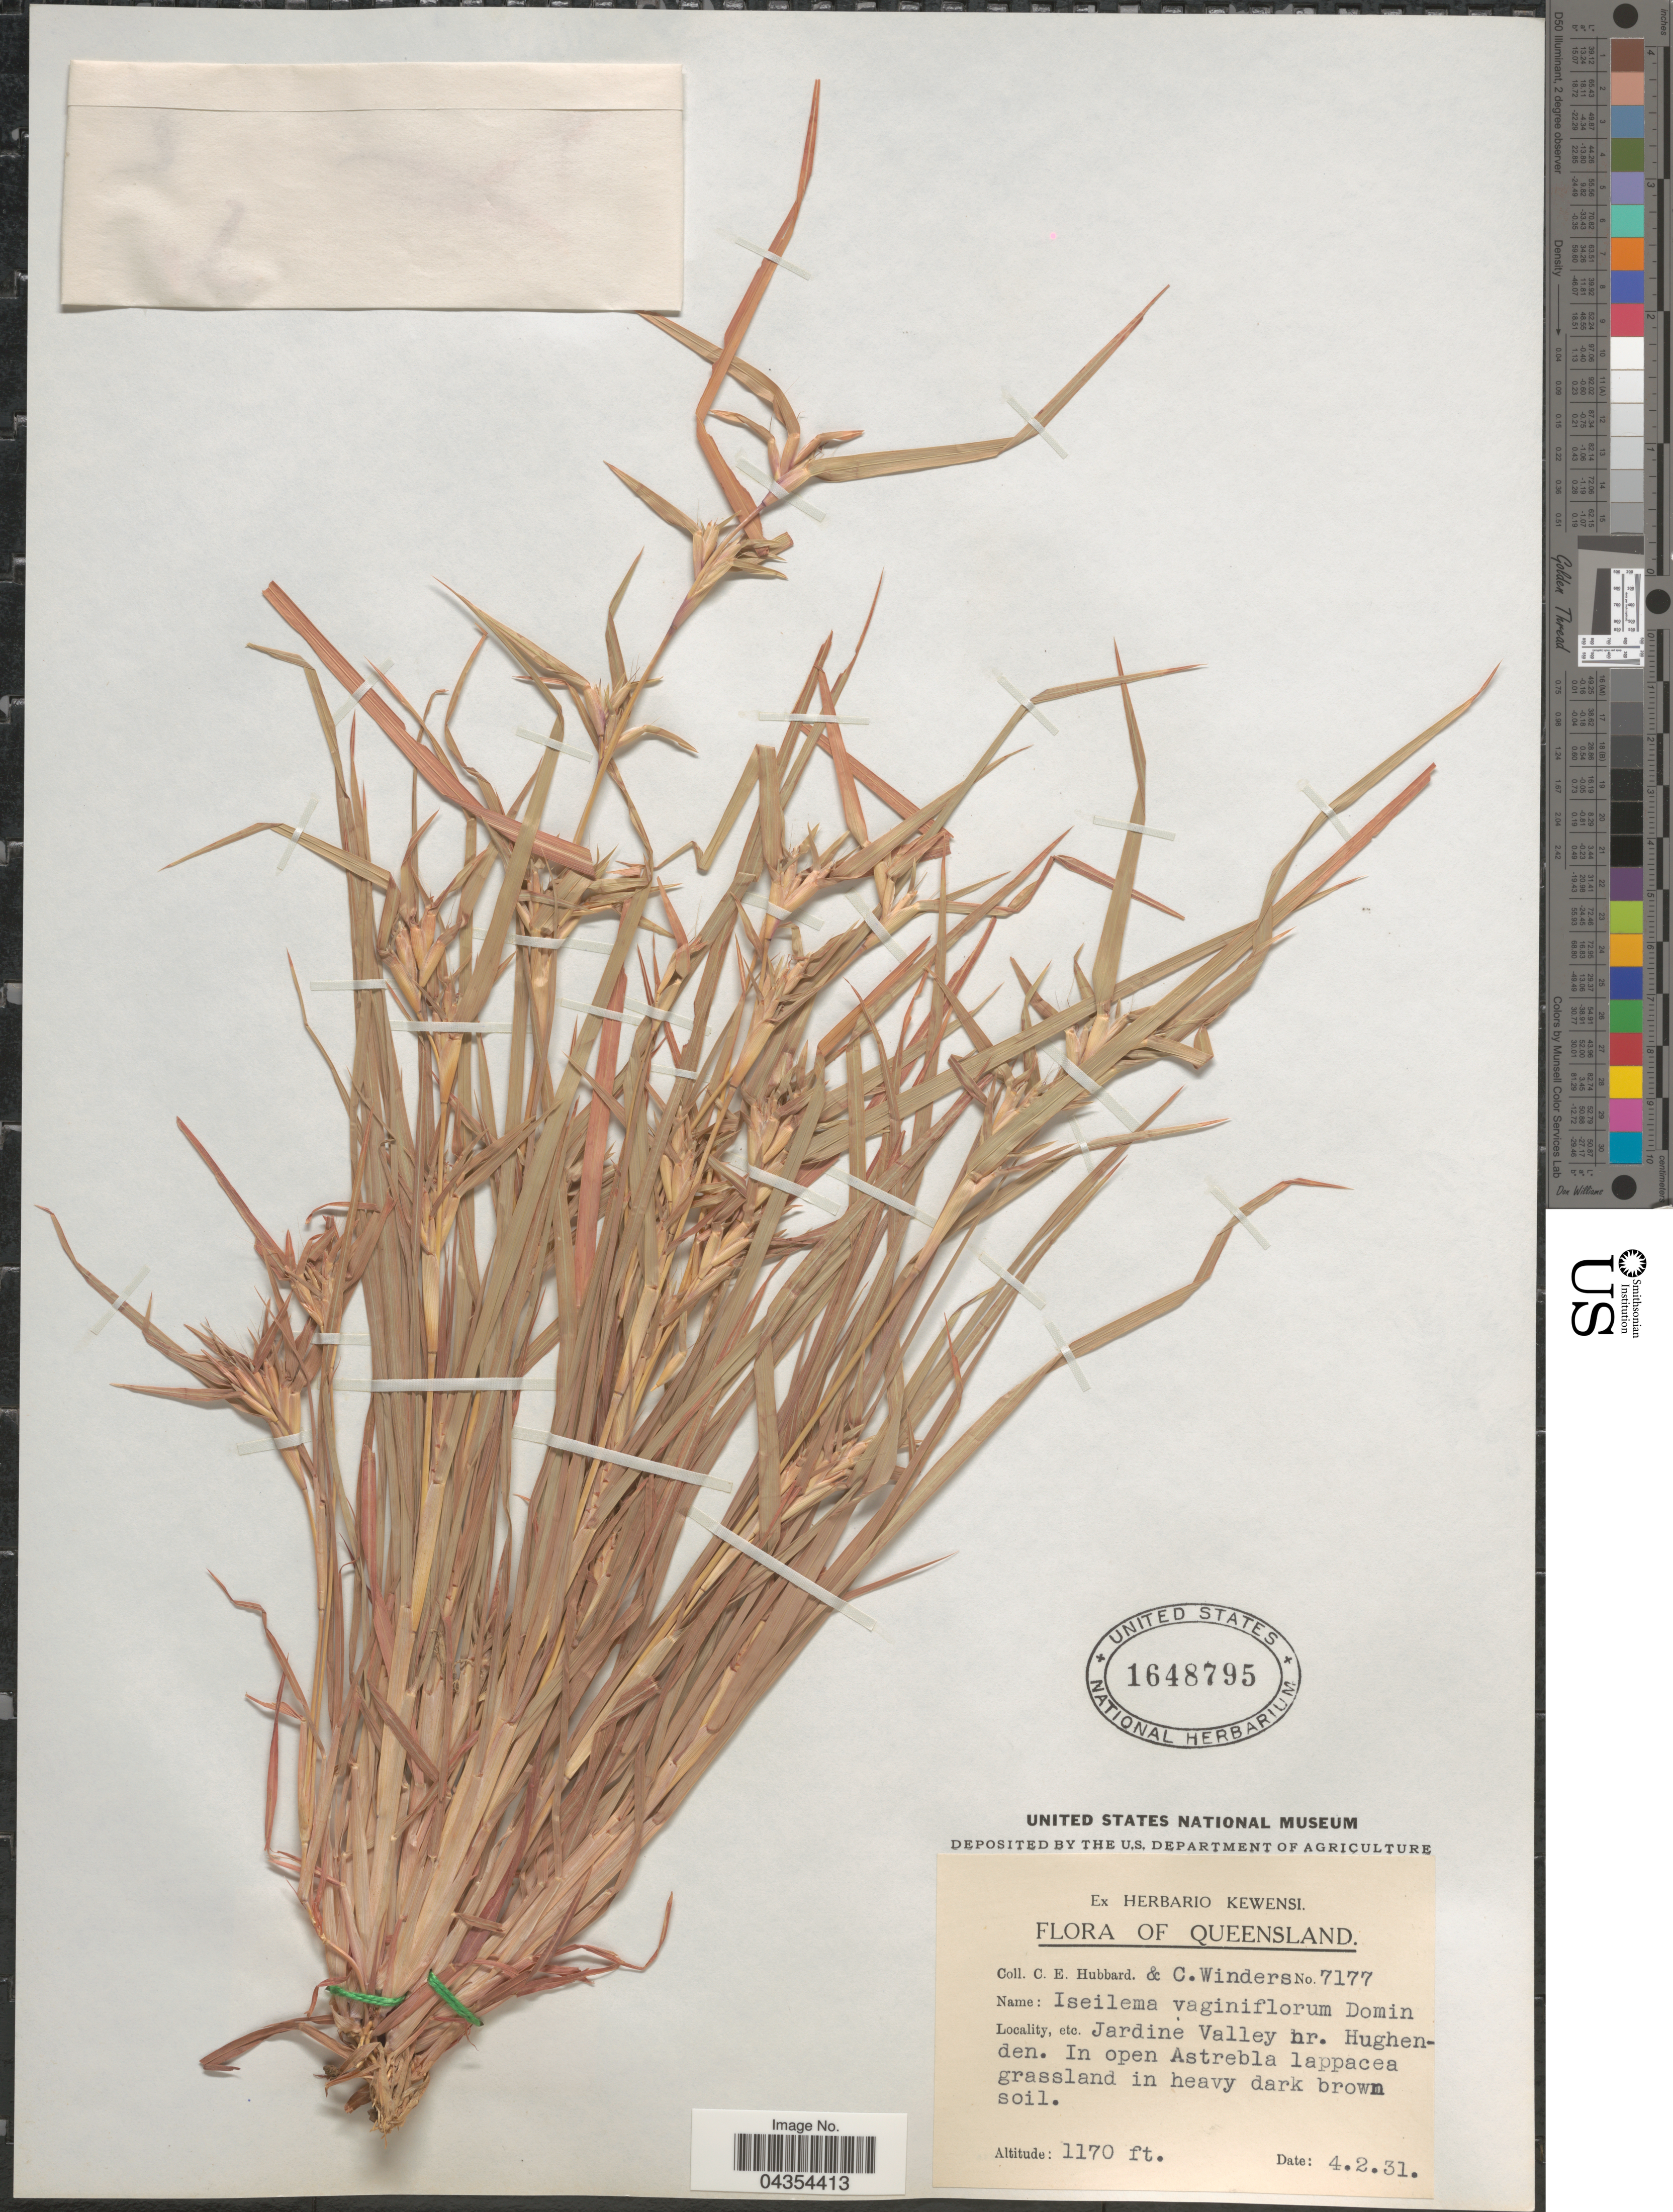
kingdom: Plantae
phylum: Tracheophyta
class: Liliopsida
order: Poales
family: Poaceae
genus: Iseilema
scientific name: Iseilema vaginiflorum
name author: Domin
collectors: C. E. Hubbard & C. Winders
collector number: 7177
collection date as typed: Transcribed d/m/y: 4/2/31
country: Australia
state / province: Queensland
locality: Jardine Valley nr. Hughenden.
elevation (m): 357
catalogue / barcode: US 1648795